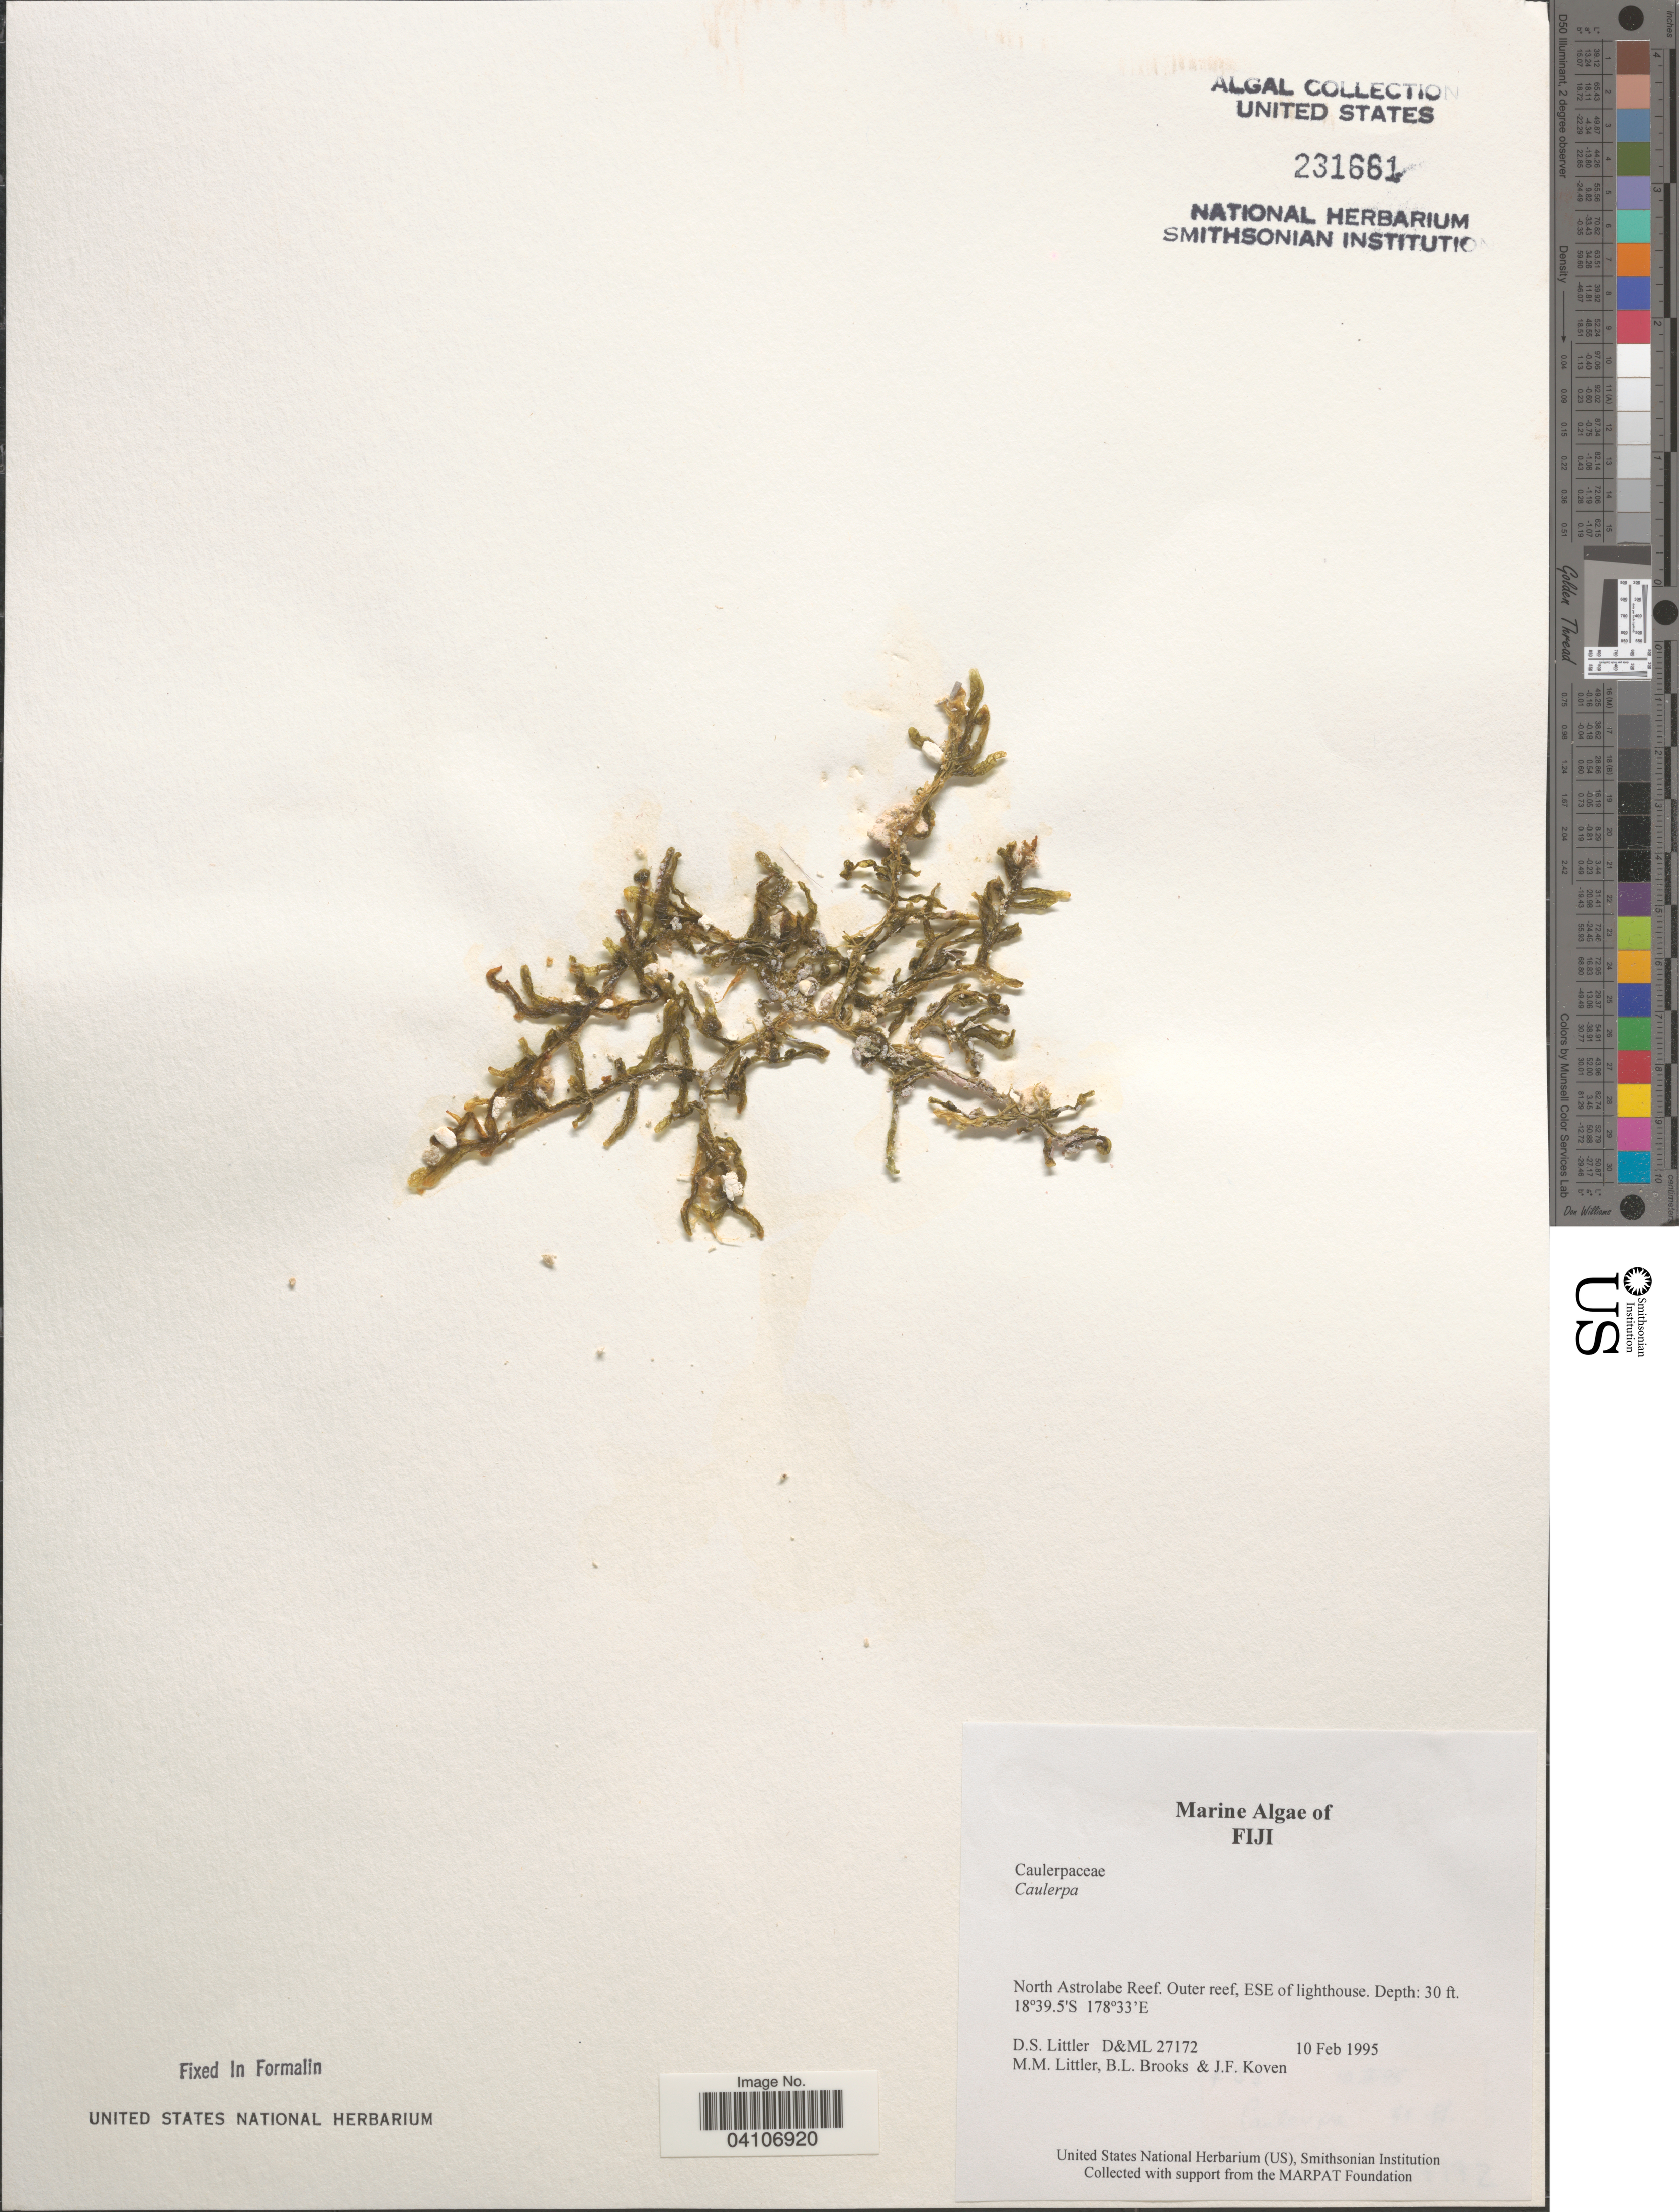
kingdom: Plantae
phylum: Chlorophyta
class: Ulvophyceae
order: Bryopsidales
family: Caulerpaceae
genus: Caulerpa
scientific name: Caulerpa sp.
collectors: D. S. Littler, B. Brooks & J. Koven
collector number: D&ML 27172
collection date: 1995-02-10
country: Fiji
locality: North Astrolabe Reef. Outer reef, ESE of lighthouse.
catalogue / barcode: US 231661